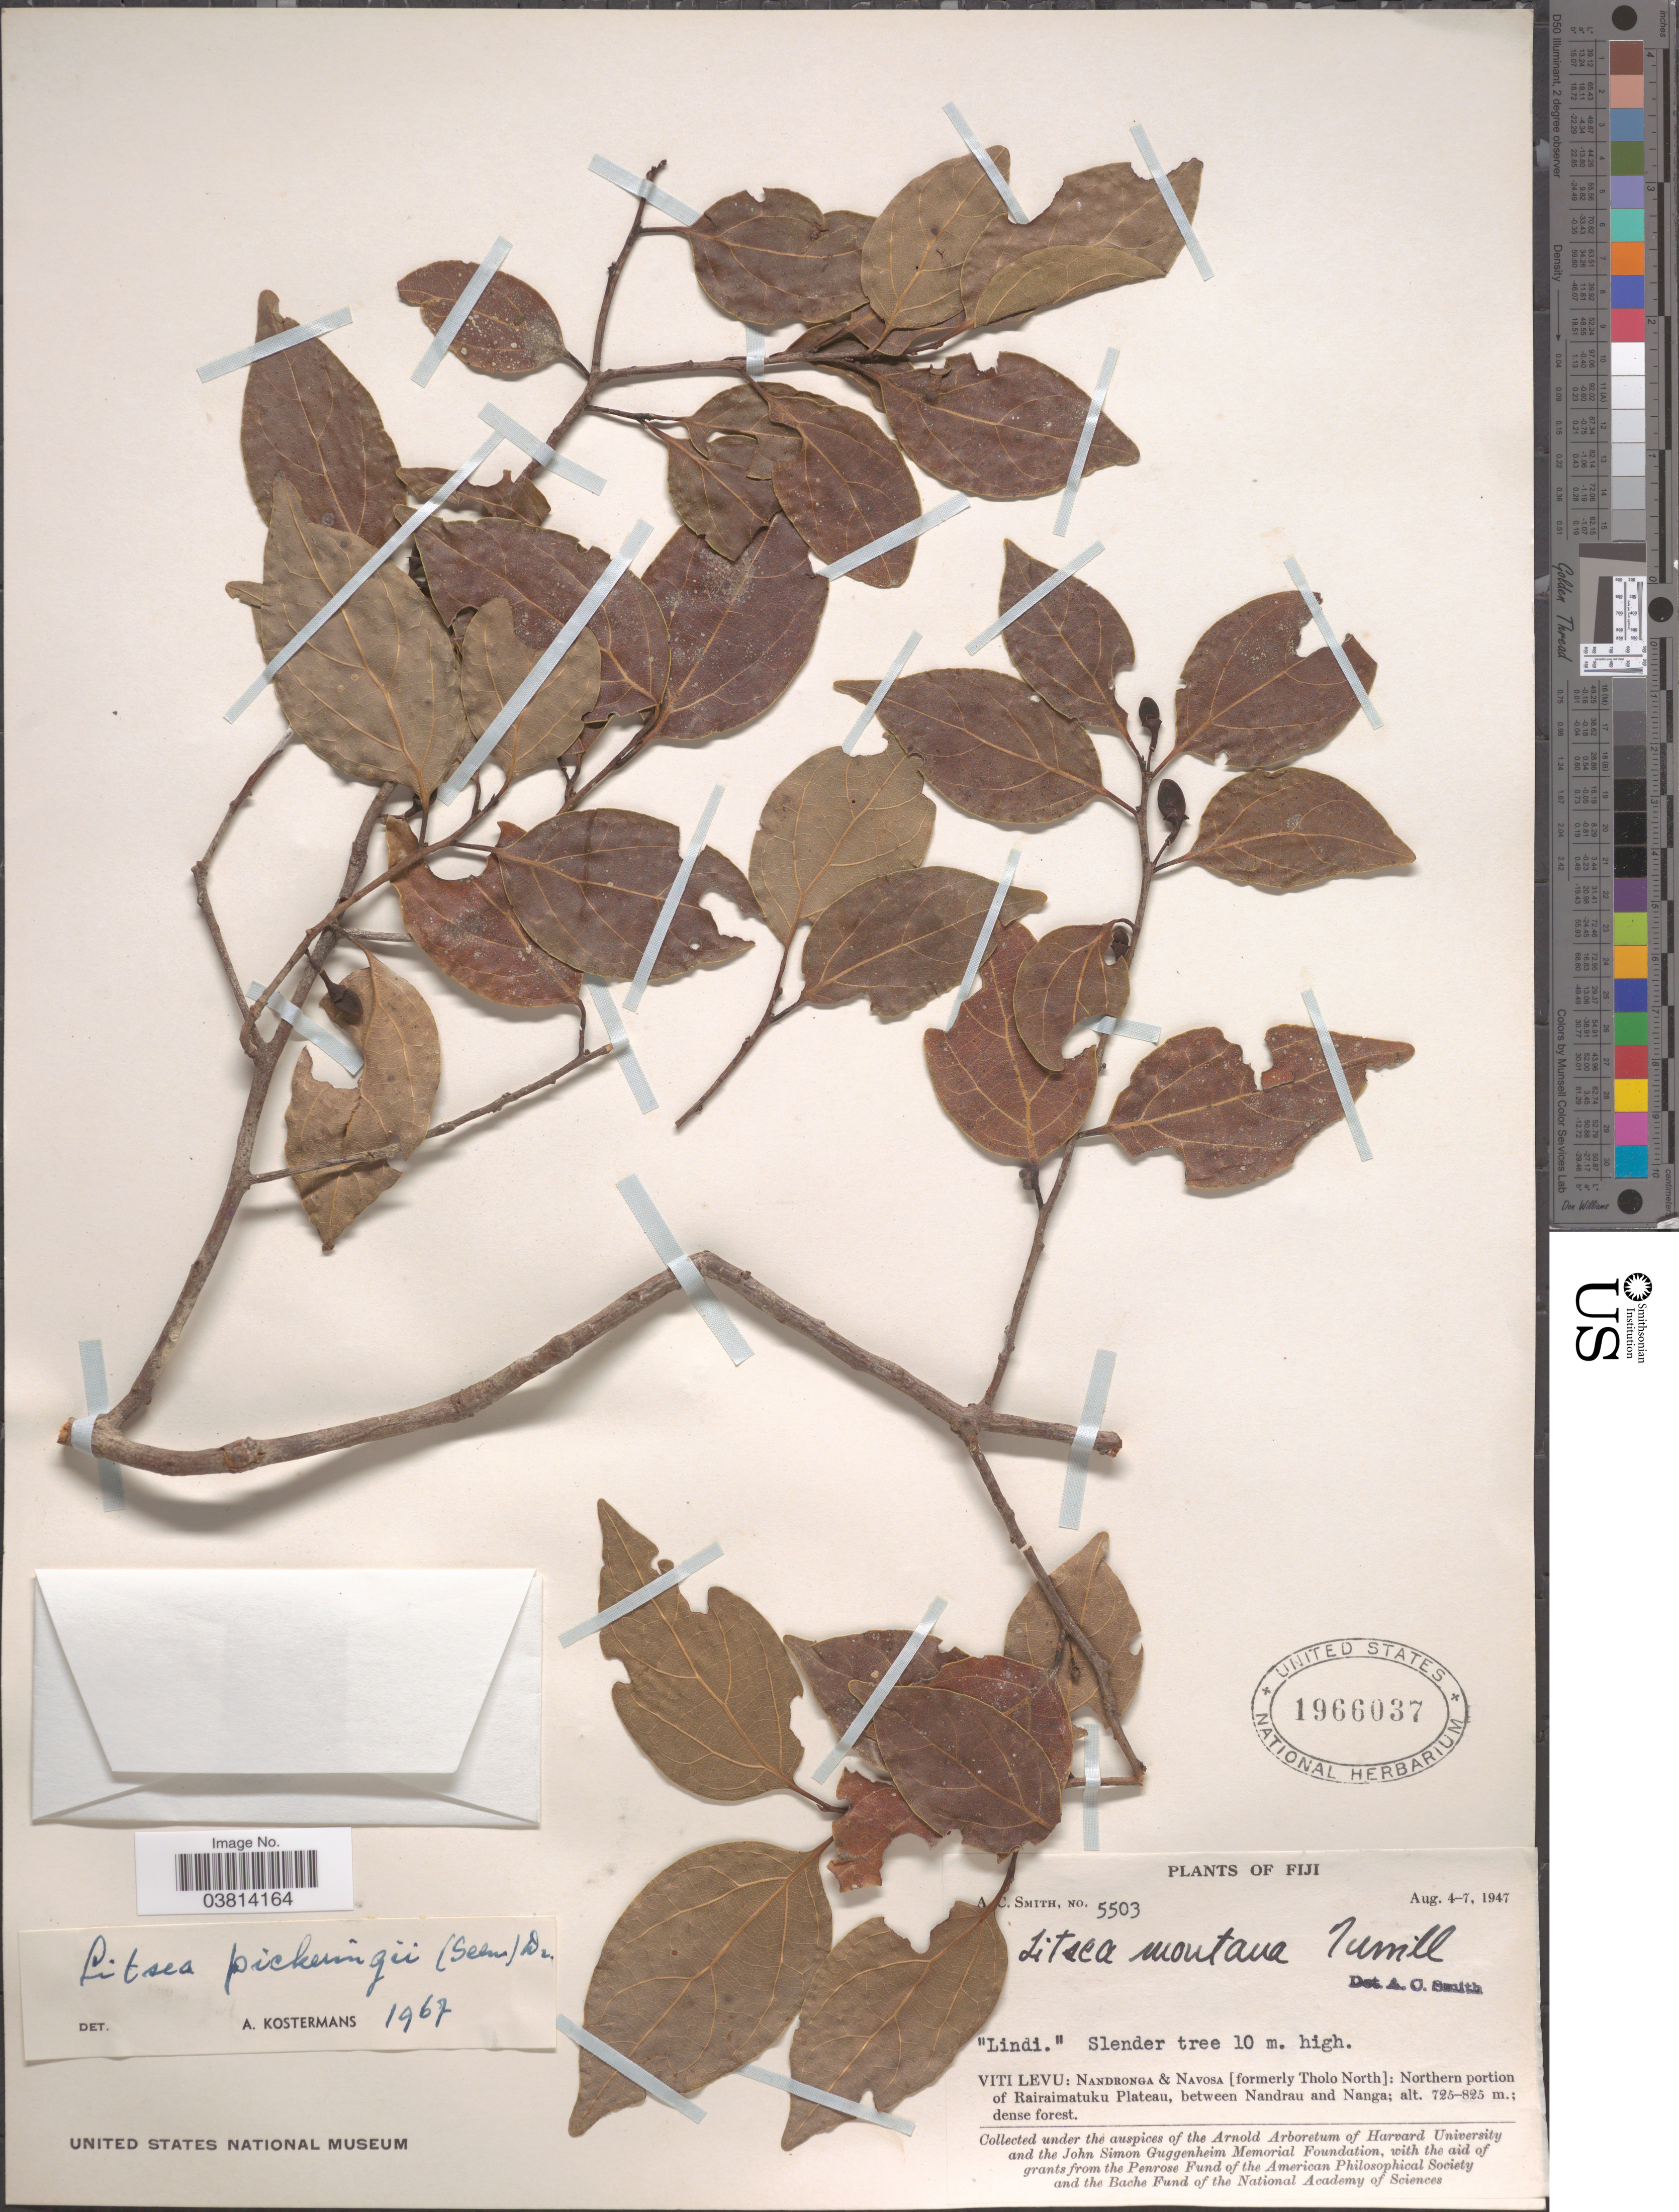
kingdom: Plantae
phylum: Tracheophyta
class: Magnoliopsida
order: Laurales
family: Lauraceae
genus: Litsea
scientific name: Litsea pickeringii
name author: Benth. & Hook. f. ex Drake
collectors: A. C. Smith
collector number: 5503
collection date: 1947-08-04/1947-08-07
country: Fiji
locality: Viti Levu: Nandronga & Navosa [formerly Tholo North]: Northern portion of Rairaimatuku Plateau, between Nandrau and Nanga.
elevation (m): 725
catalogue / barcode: US 1966037